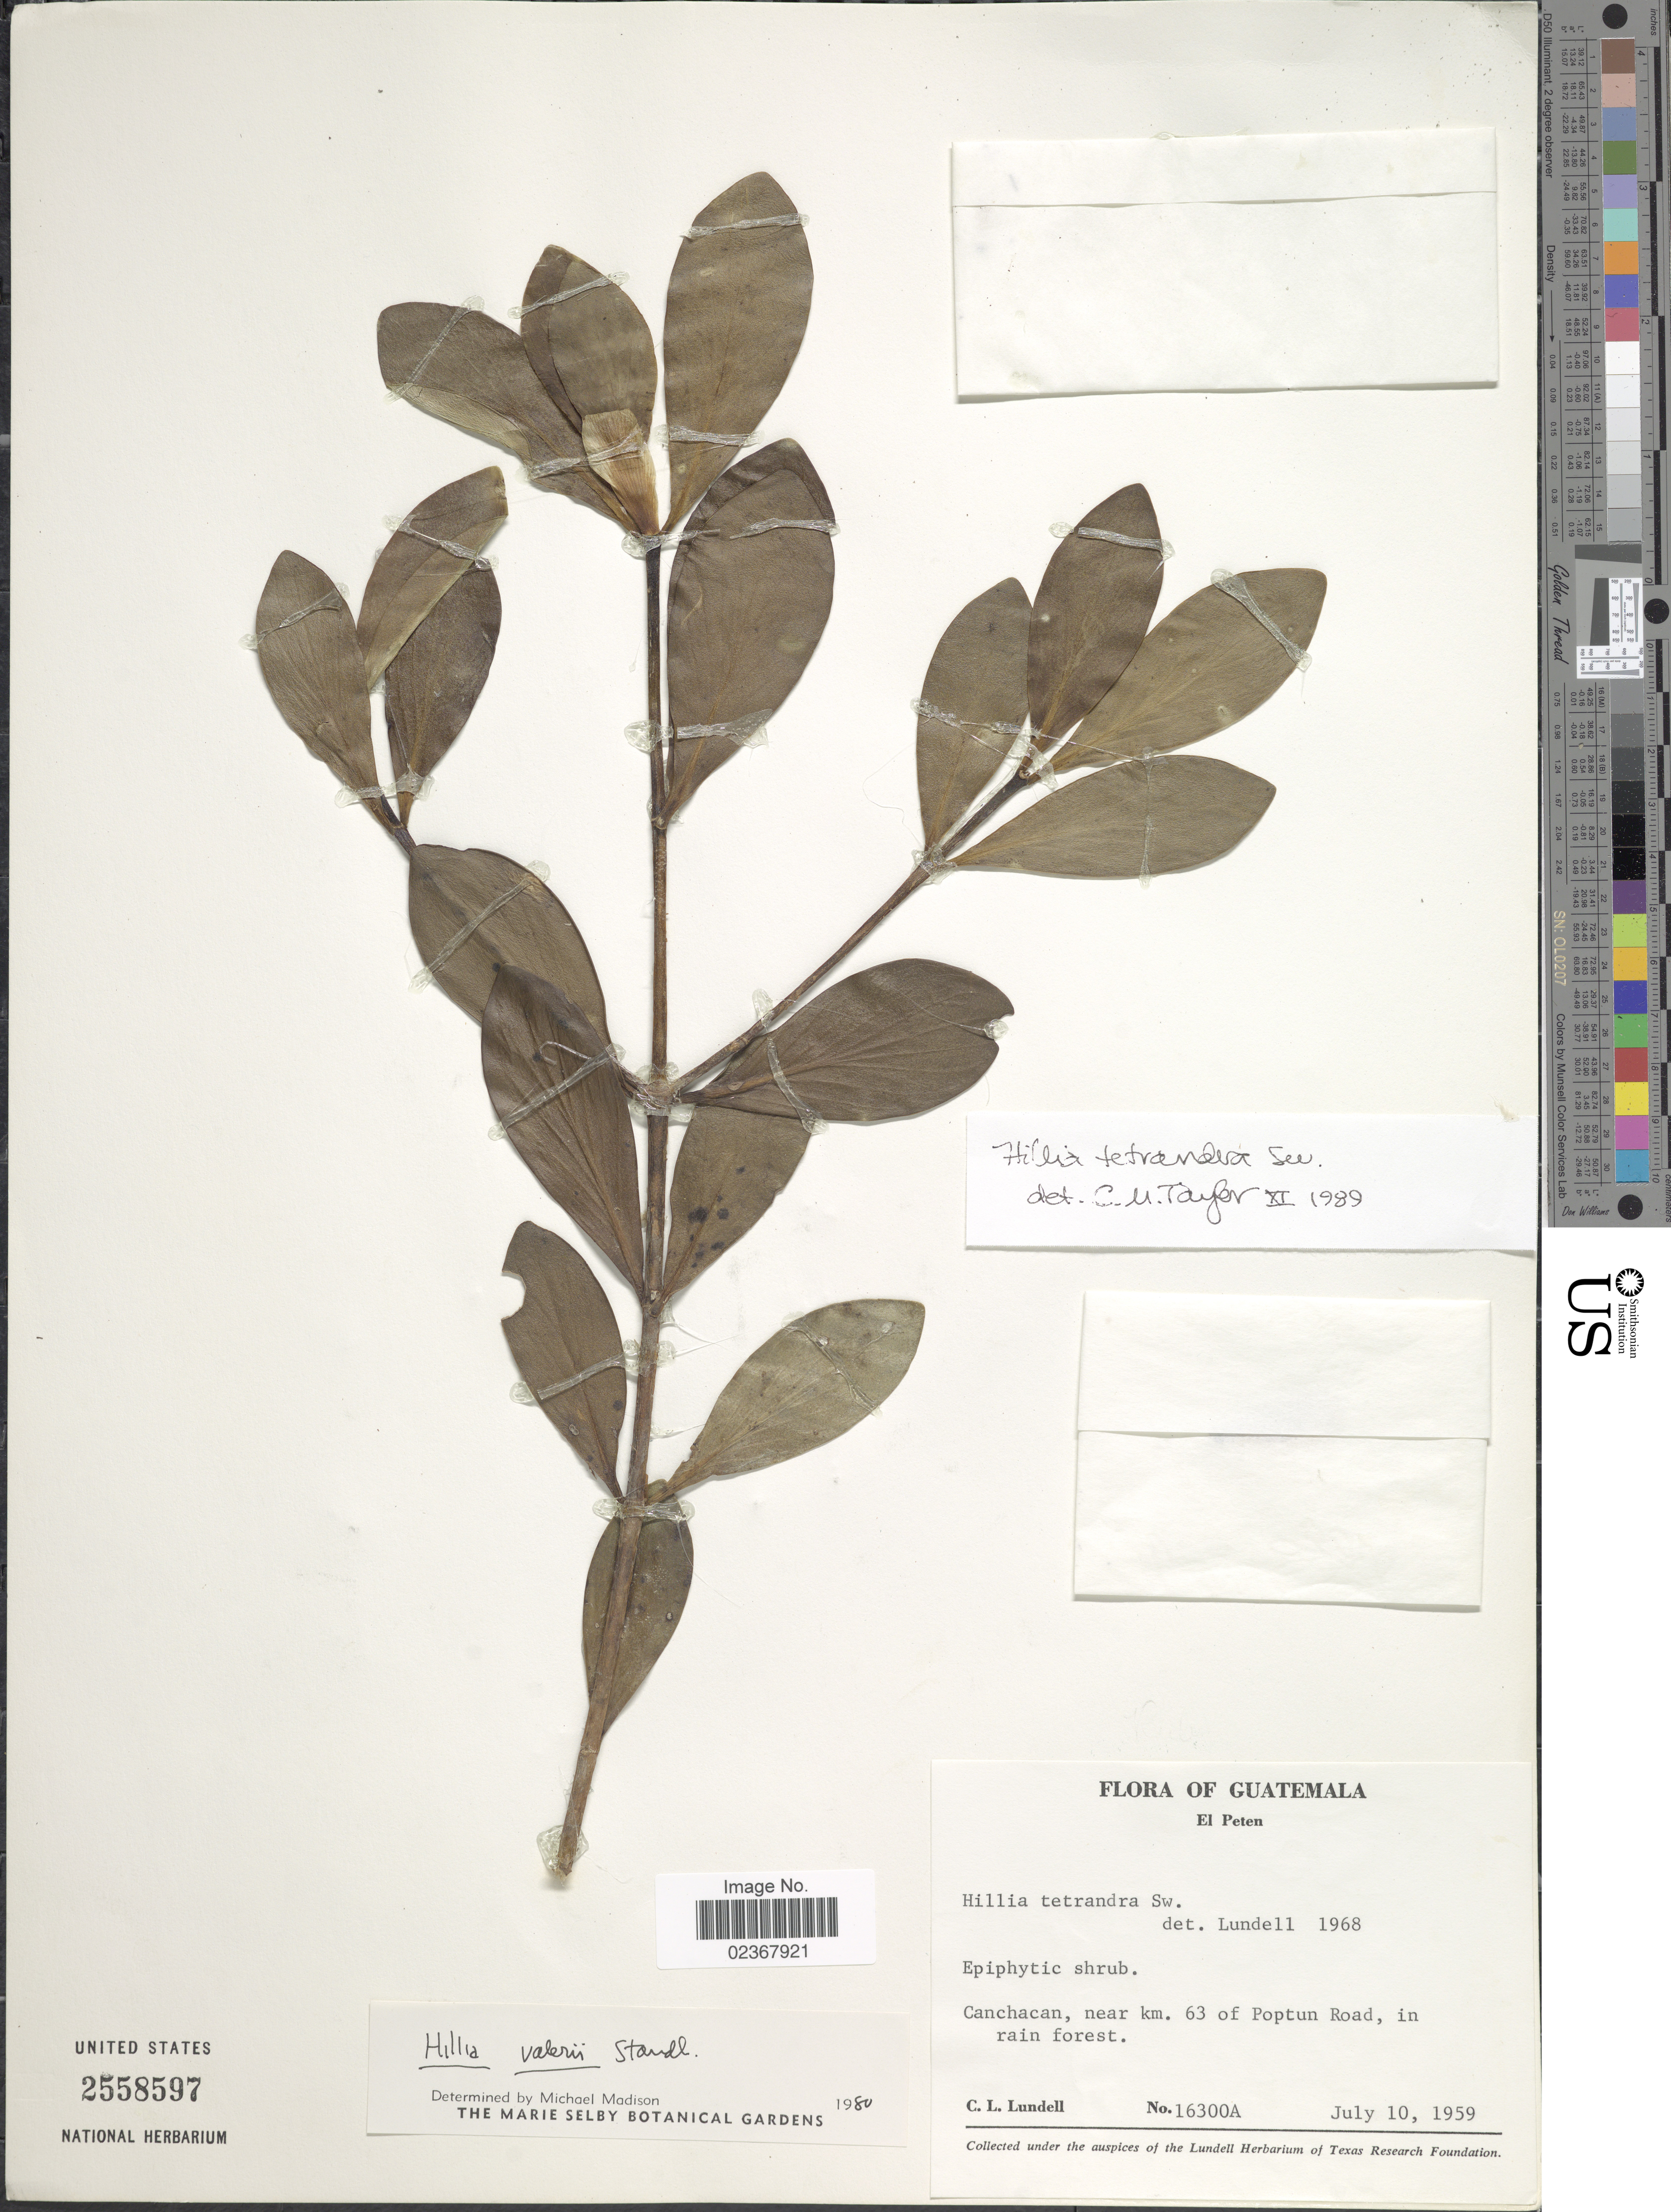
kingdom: Plantae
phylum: Tracheophyta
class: Magnoliopsida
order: Gentianales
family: Rubiaceae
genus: Hillia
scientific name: Hillia tetrandra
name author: Sw.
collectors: C. L. Lundell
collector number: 16300A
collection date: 1959-07-10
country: Guatemala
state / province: El Petén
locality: Canchacan, near km. 63 of poptun Road, in rain forest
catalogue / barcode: US 2558597